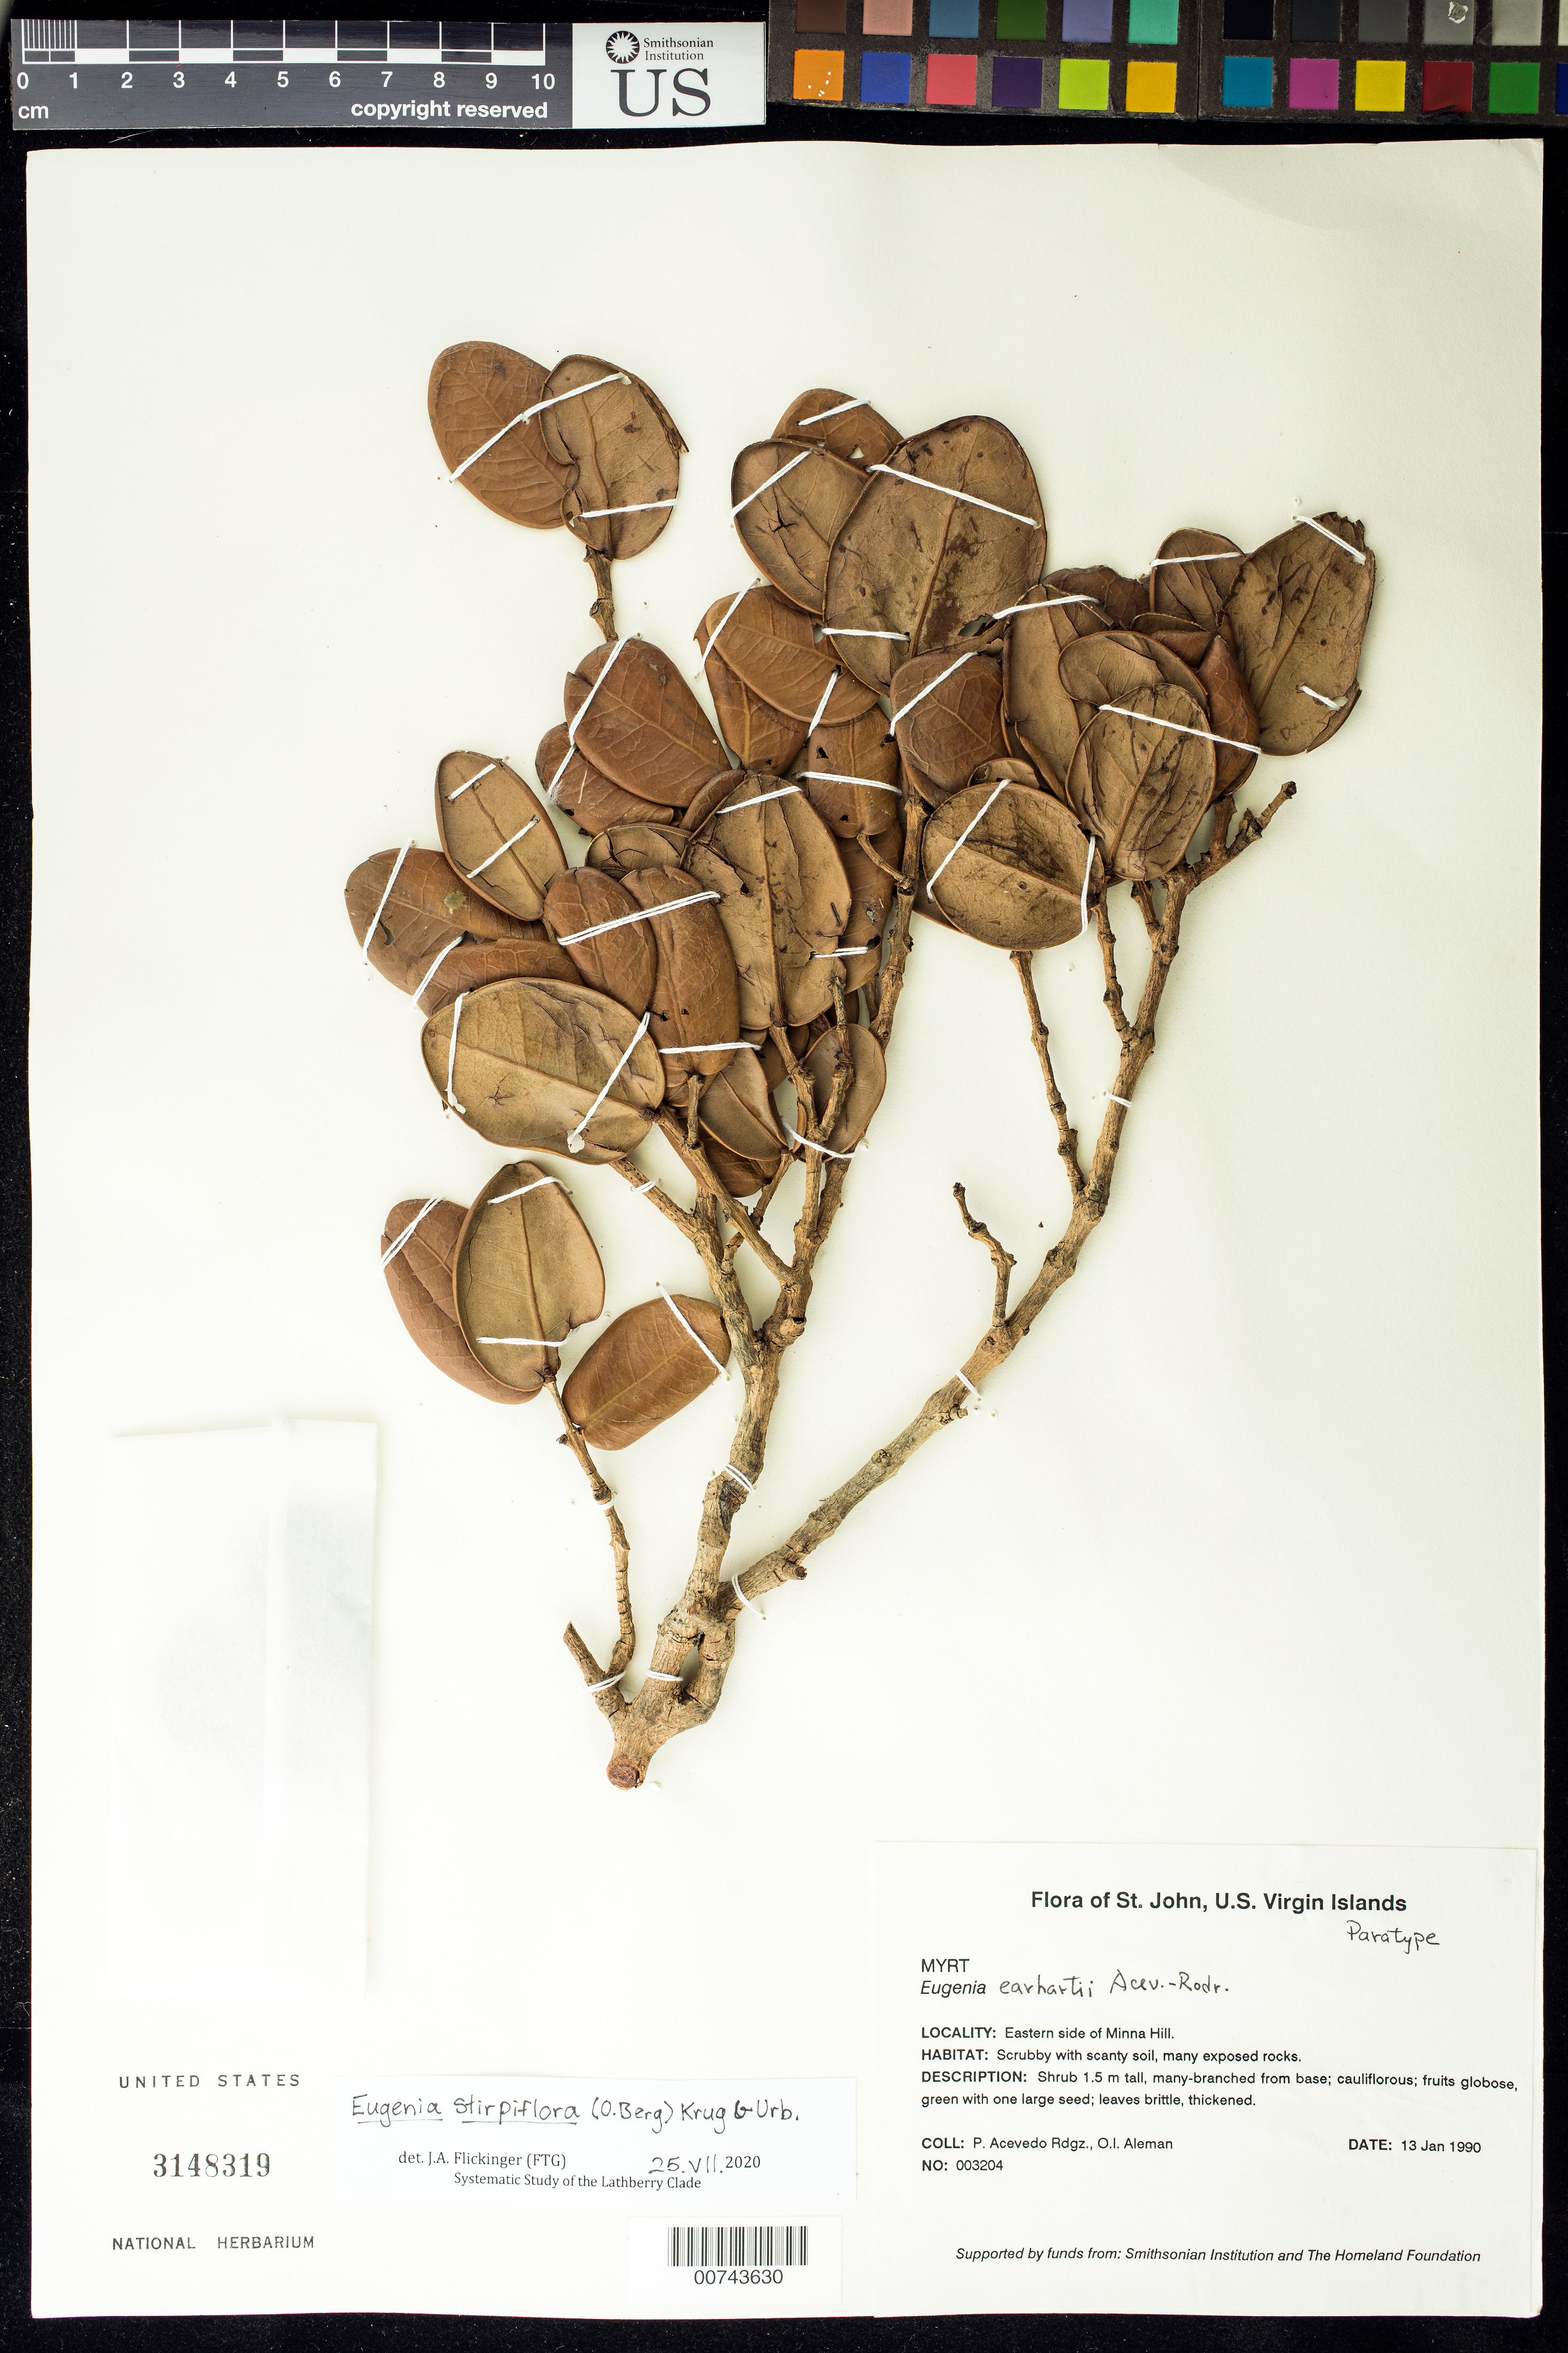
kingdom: Plantae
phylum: Tracheophyta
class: Magnoliopsida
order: Myrtales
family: Myrtaceae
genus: Eugenia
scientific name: Eugenia stirpiflora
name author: (O. Berg) Krug & Urb.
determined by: Flickinger, Jonathan A.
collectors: P. Acevedo-Rodr. & O. Alemán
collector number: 3204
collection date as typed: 13 Jan 1990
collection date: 1990-01-13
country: U.S. Virgin Islands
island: St. John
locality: Coral Bay Quarter; Eastern side of Minna Hill.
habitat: Scrubby with scanty soil, many exposed rocks.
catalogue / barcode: US 3148319